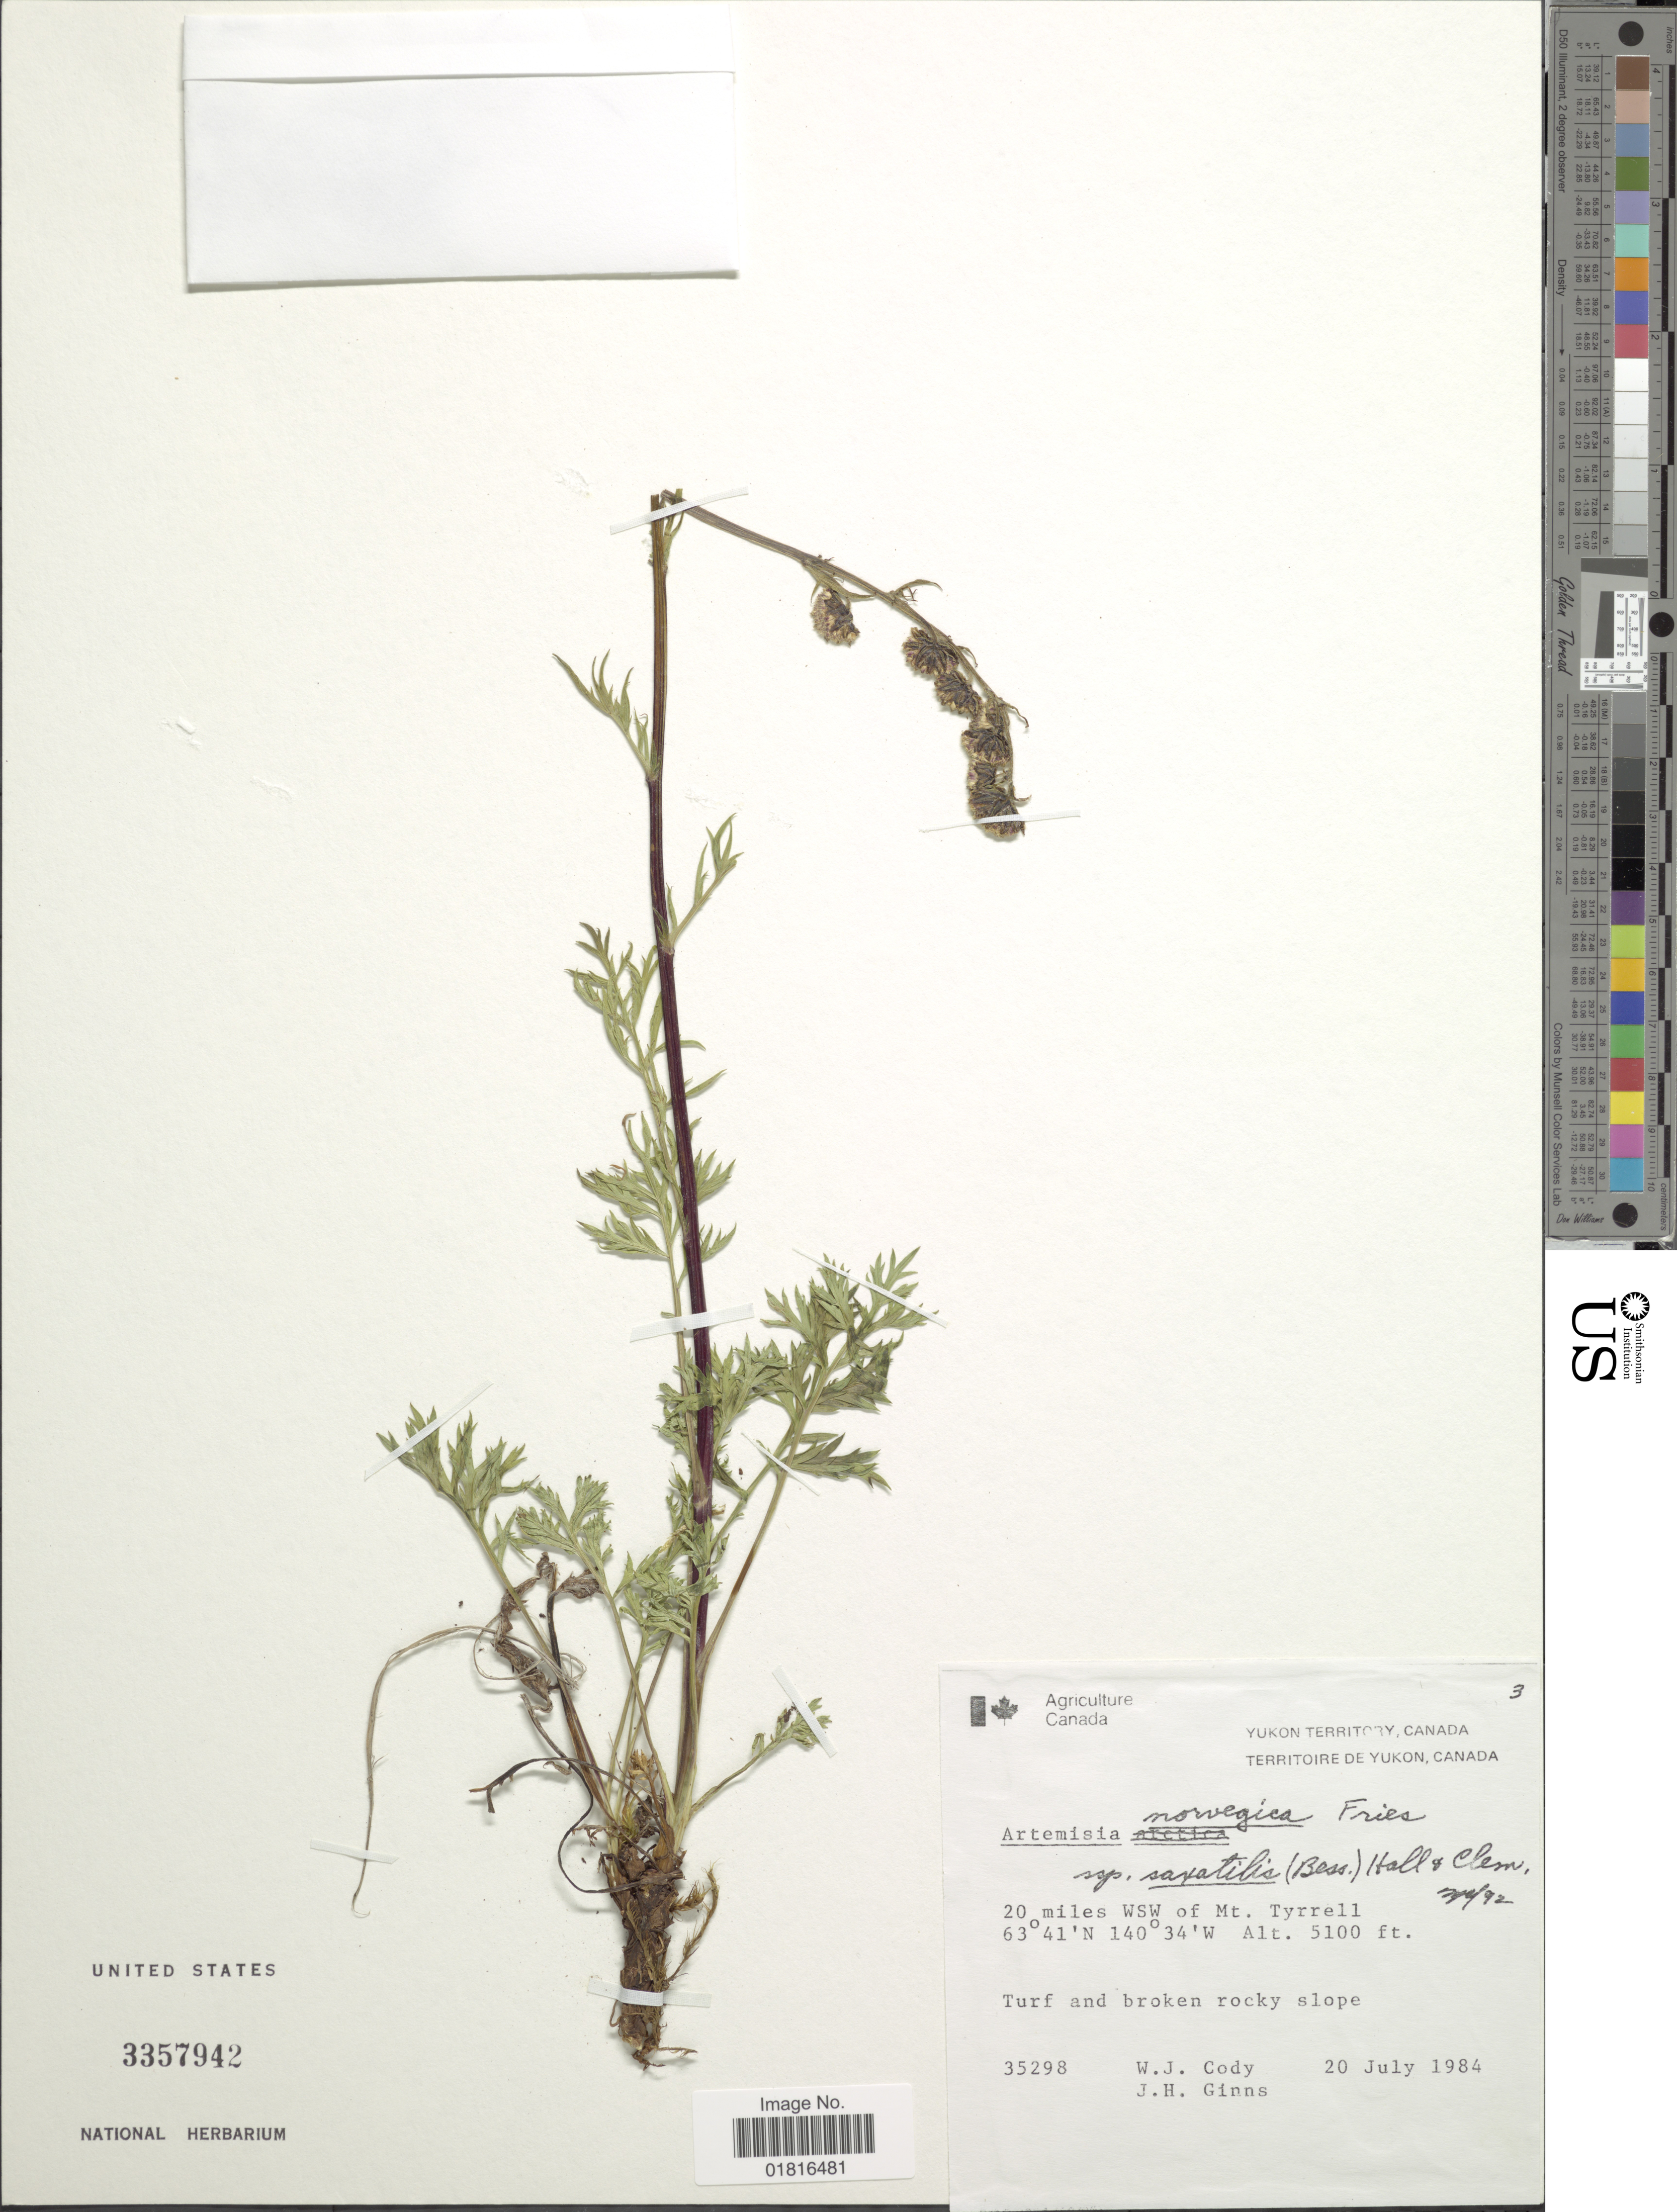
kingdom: Plantae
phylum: Tracheophyta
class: Magnoliopsida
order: Asterales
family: Asteraceae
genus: Artemisia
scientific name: Artemisia norvegica subsp. saxatilis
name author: (Besser) H.M. Hall & Clem.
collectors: W. Cody & J. Ginns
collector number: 35298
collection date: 1984-07-20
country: Canada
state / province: Yukon Territory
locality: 20 miles WSW of Mt Tyrrell, Turf and broken rocky slope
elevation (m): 1554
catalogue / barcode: US 3357942